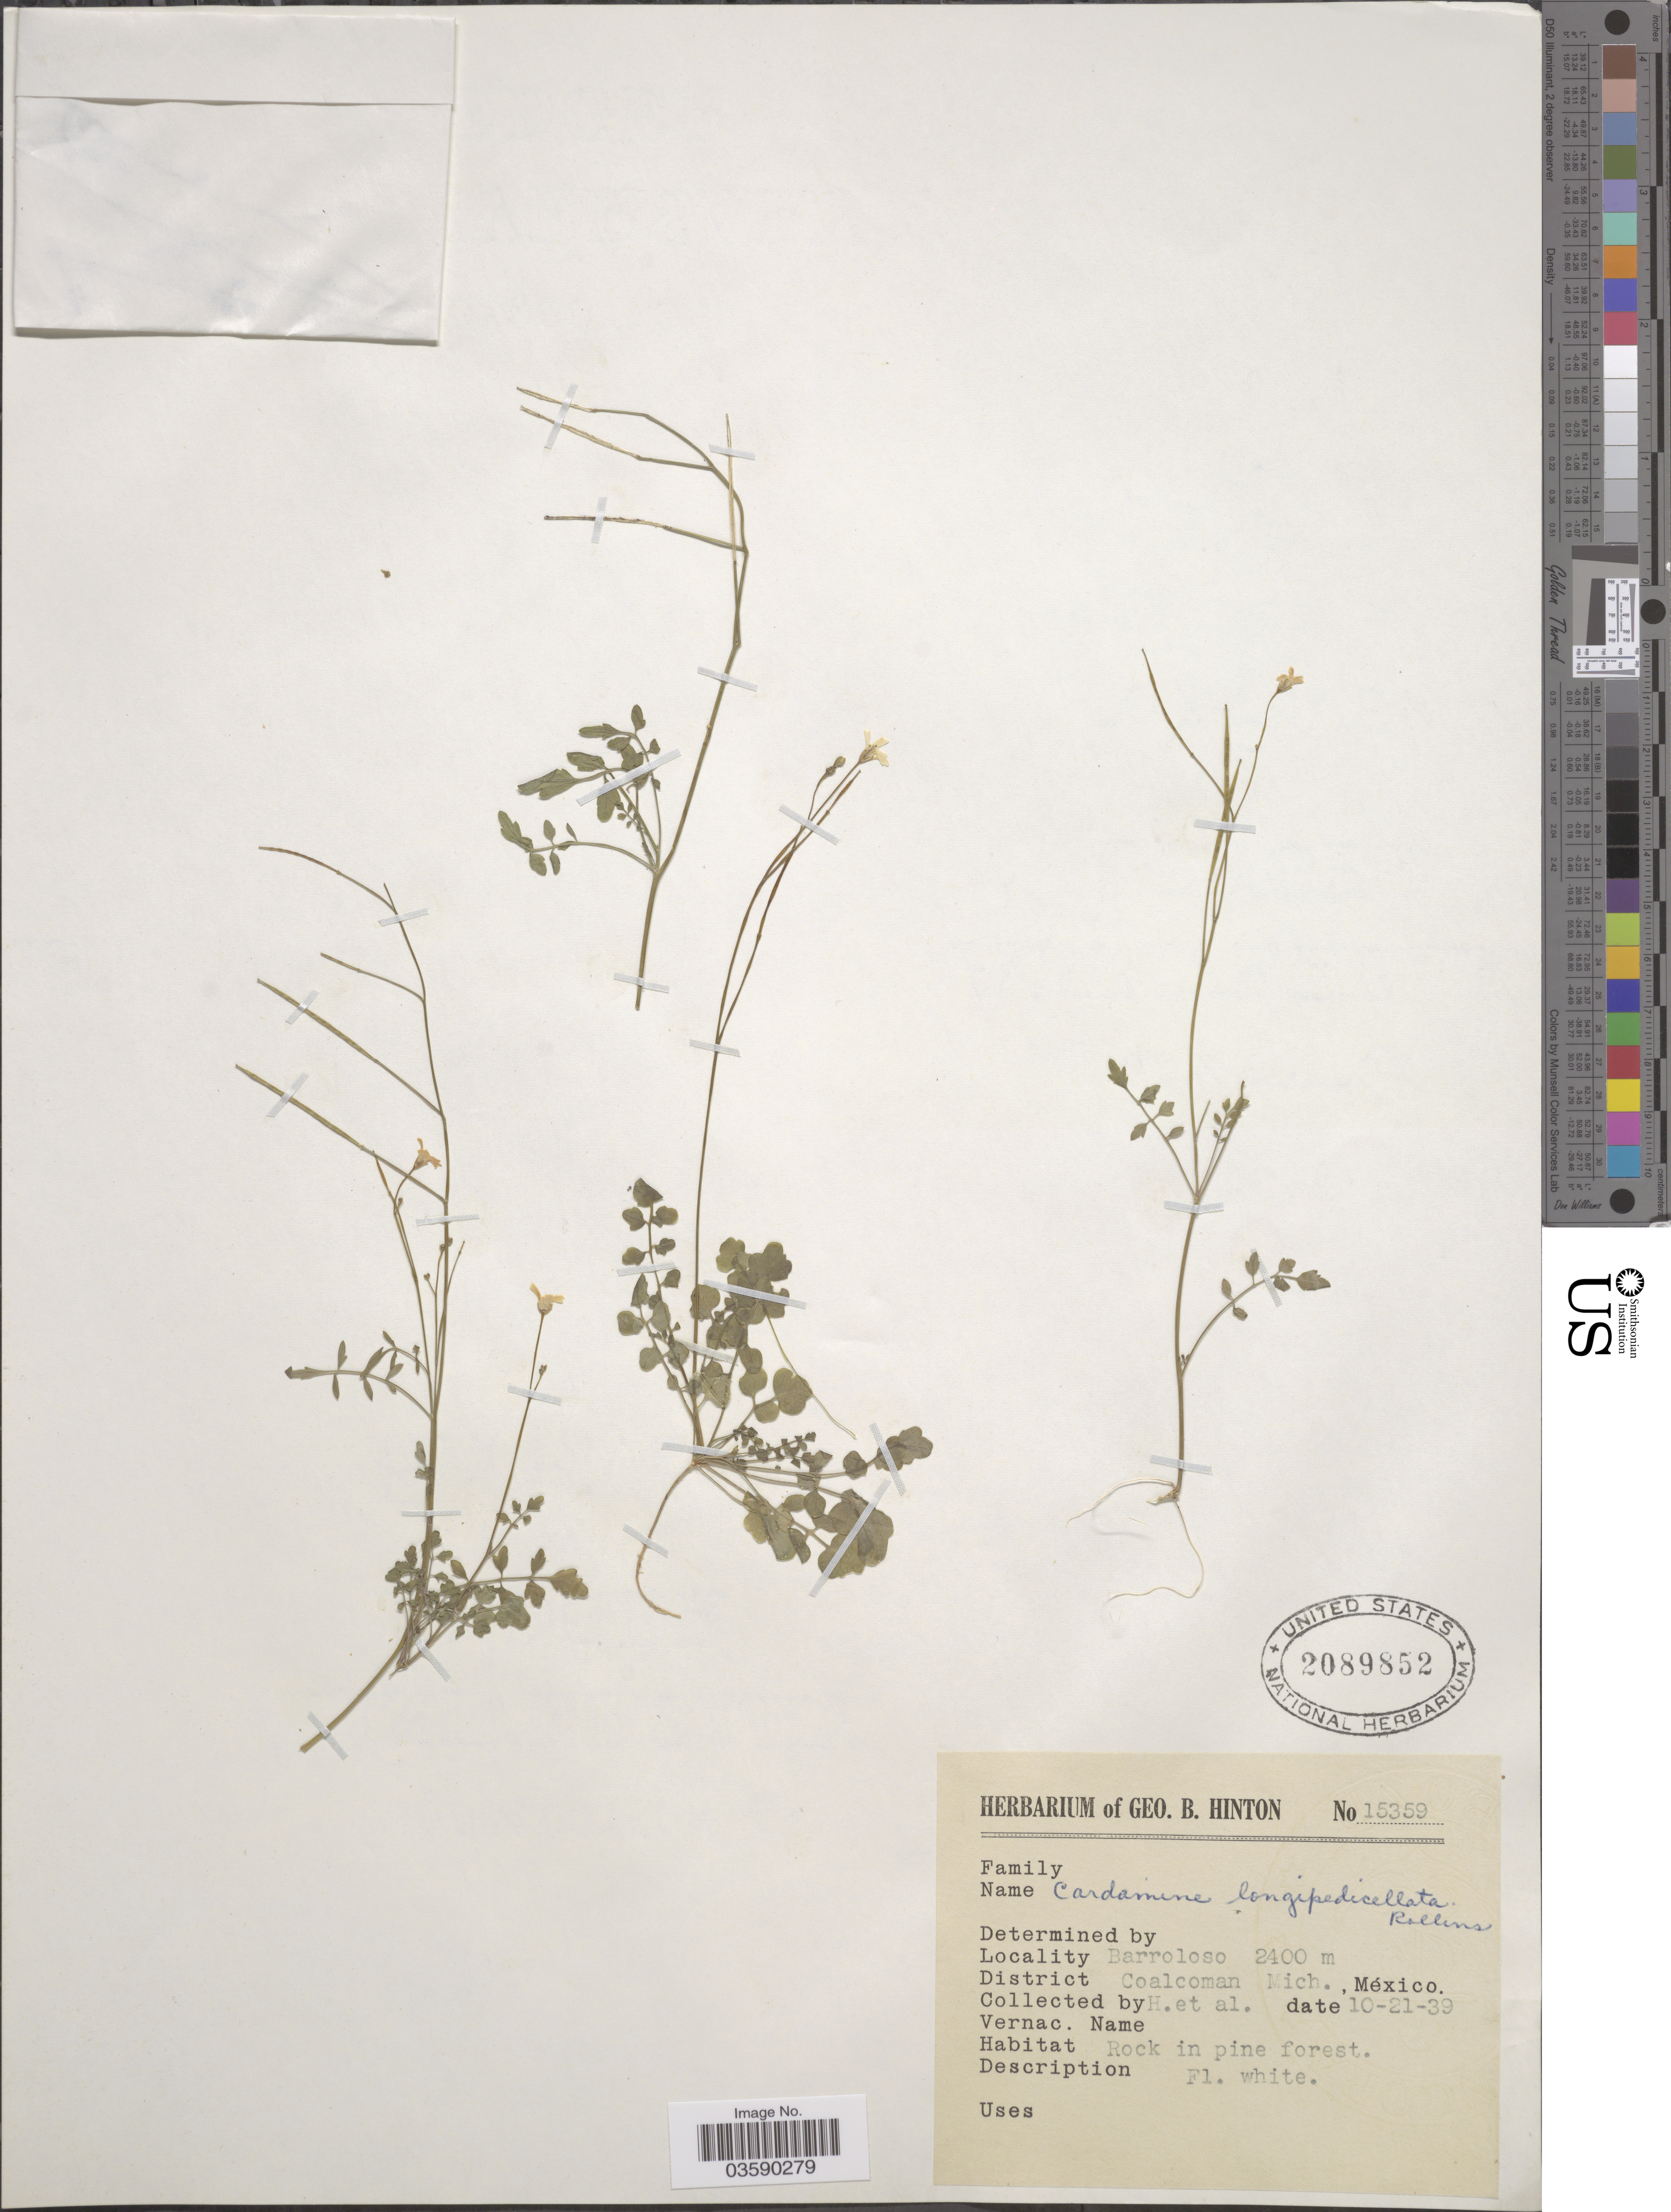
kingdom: Plantae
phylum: Tracheophyta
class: Magnoliopsida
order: Brassicales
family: Brassicaceae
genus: Cardamine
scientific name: Cardamine longipedicellata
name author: Rollins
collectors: G. B. Hinton & et al.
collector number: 15359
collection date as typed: Transcribed d/m/y: 21/10/39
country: Mexico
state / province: Michoacán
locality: Barroloso. Coalcoman Mich. Rock in pine forest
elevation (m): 2500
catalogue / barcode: US 2089852